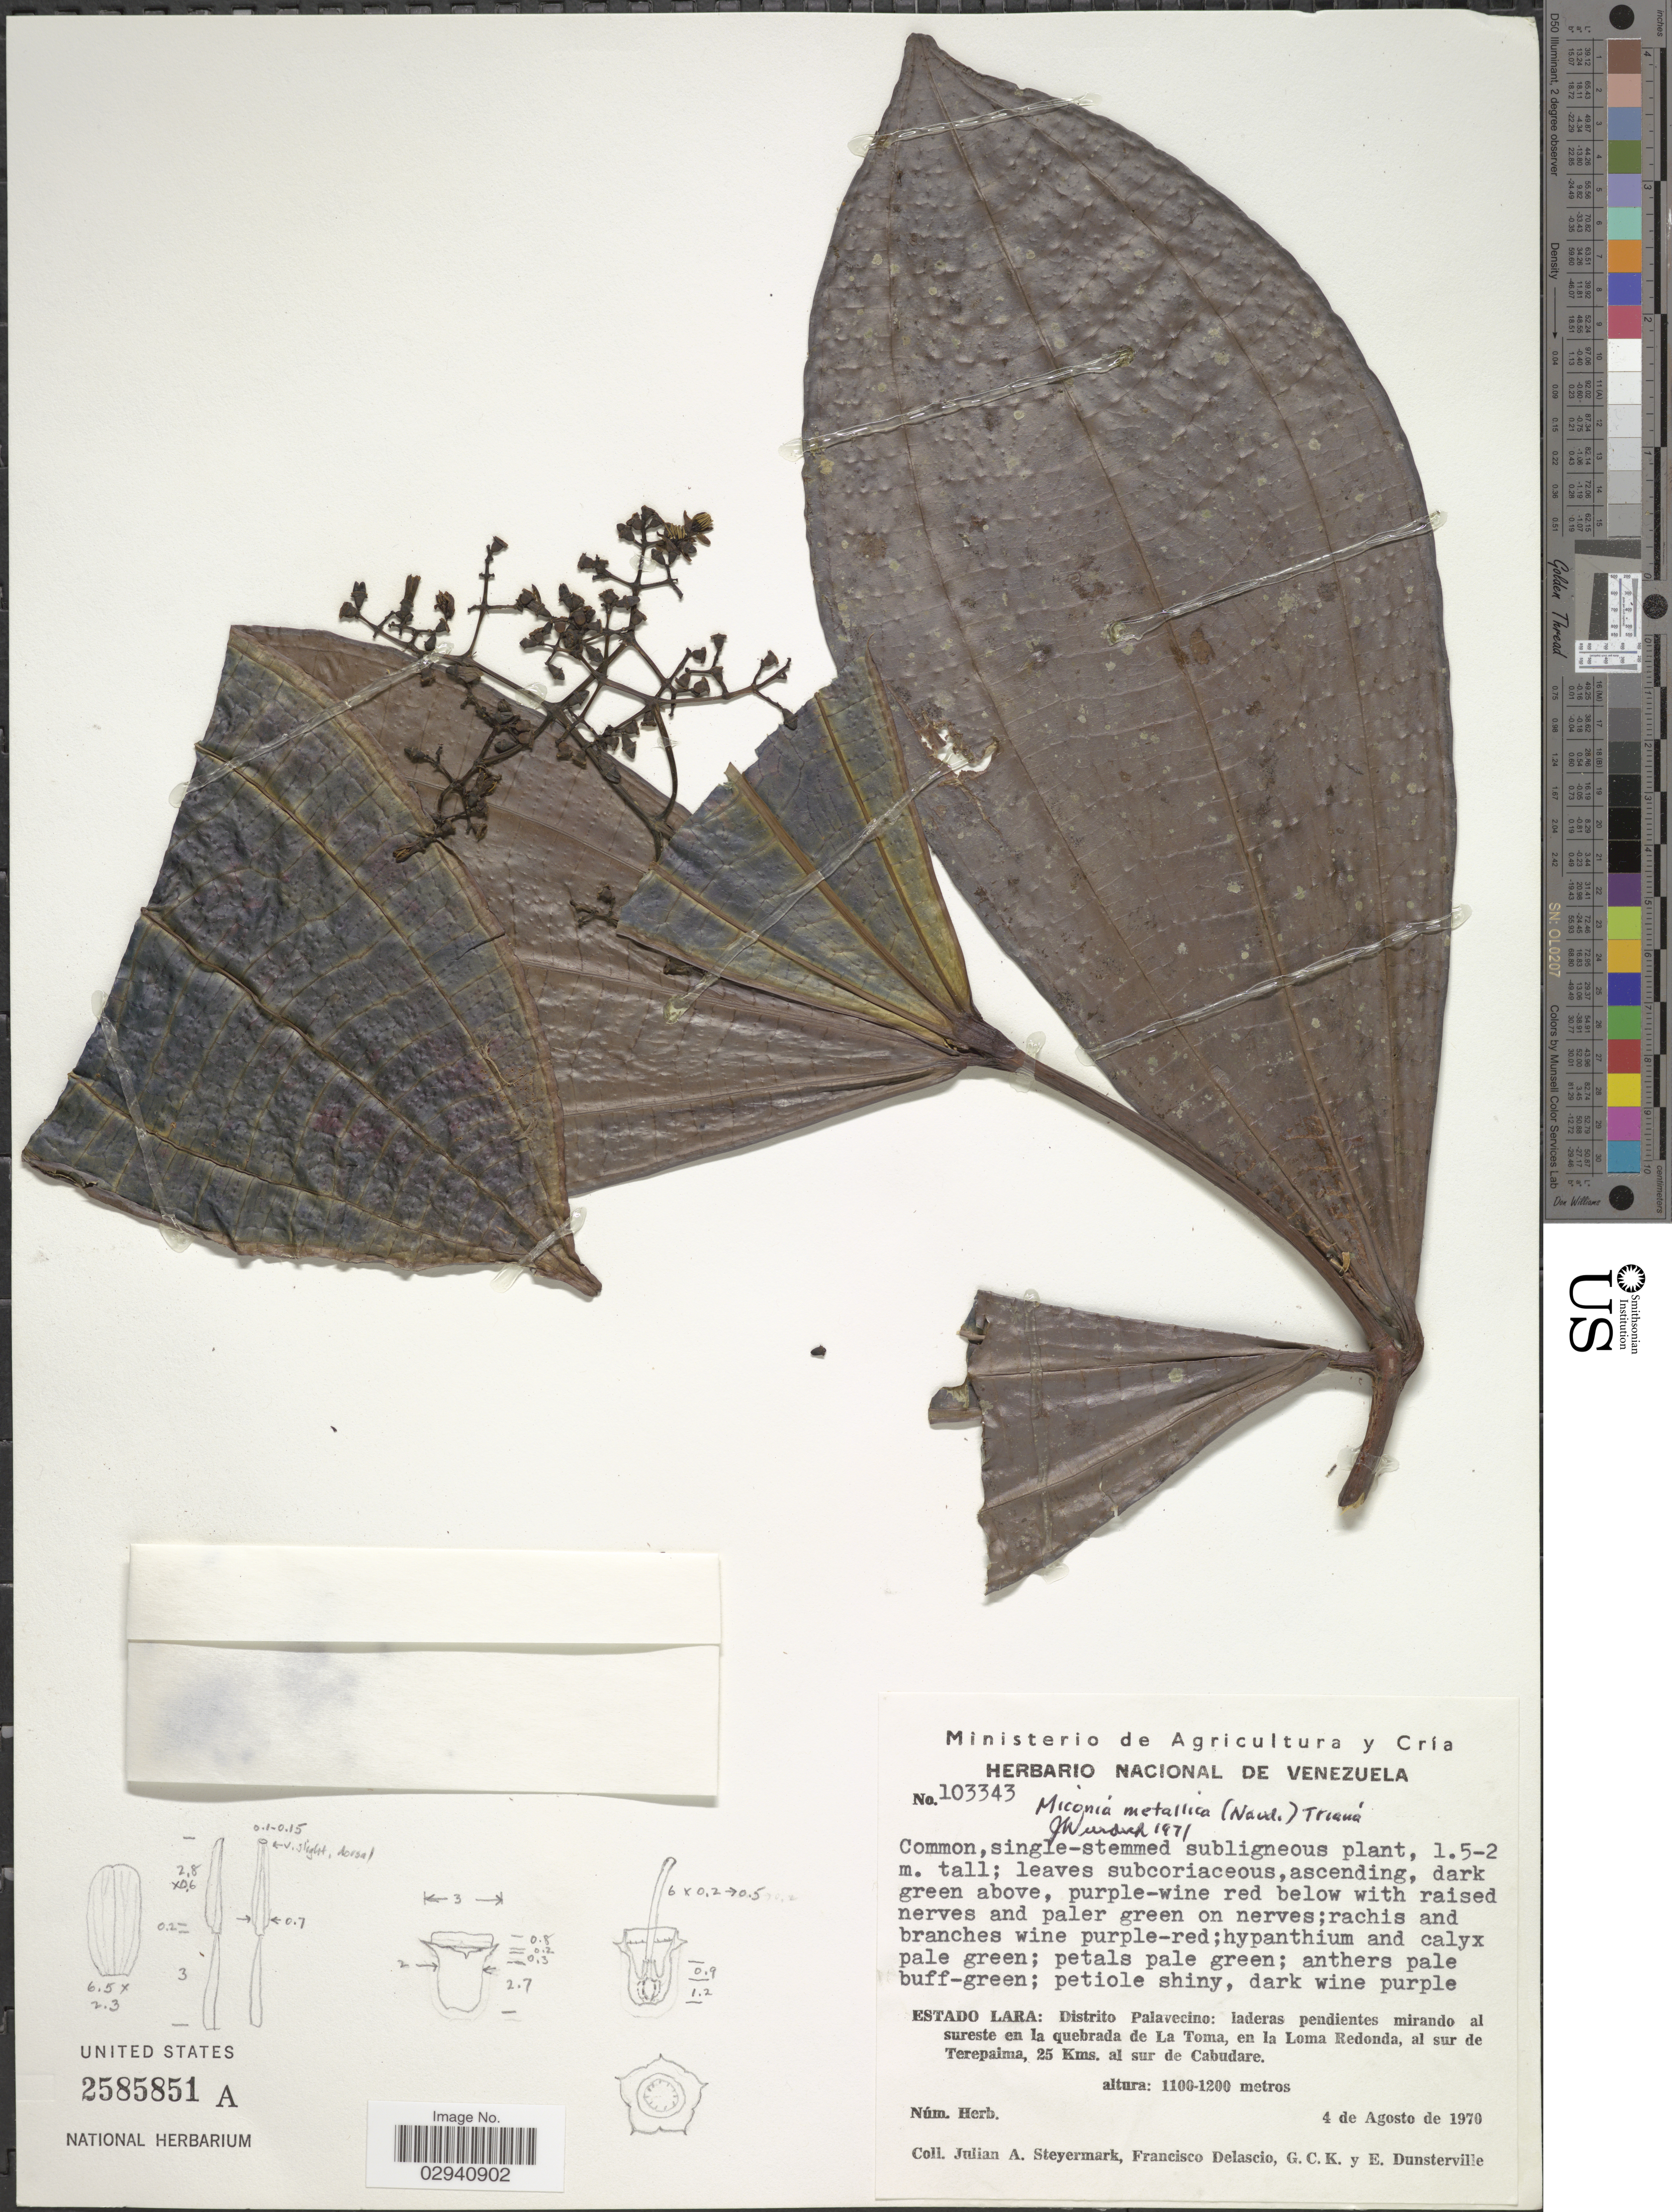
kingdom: Plantae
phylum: Tracheophyta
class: Magnoliopsida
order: Myrtales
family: Melastomataceae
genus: Miconia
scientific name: Miconia metallica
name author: (Naudin) Triana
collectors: J. Steyermark, F. Delascio, G. C. K. Dunsterville & E. Dunsterville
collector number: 103343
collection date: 1970-08-04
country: Venezuela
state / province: Lara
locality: Distrito Palavecino: laderas pendientes mirando el sureste en la quebrada de La Toma, en la Loma Redonda, al sur de Terepaima, 25 Kms. al sur de Cabudare.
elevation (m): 1100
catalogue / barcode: US 2585851A